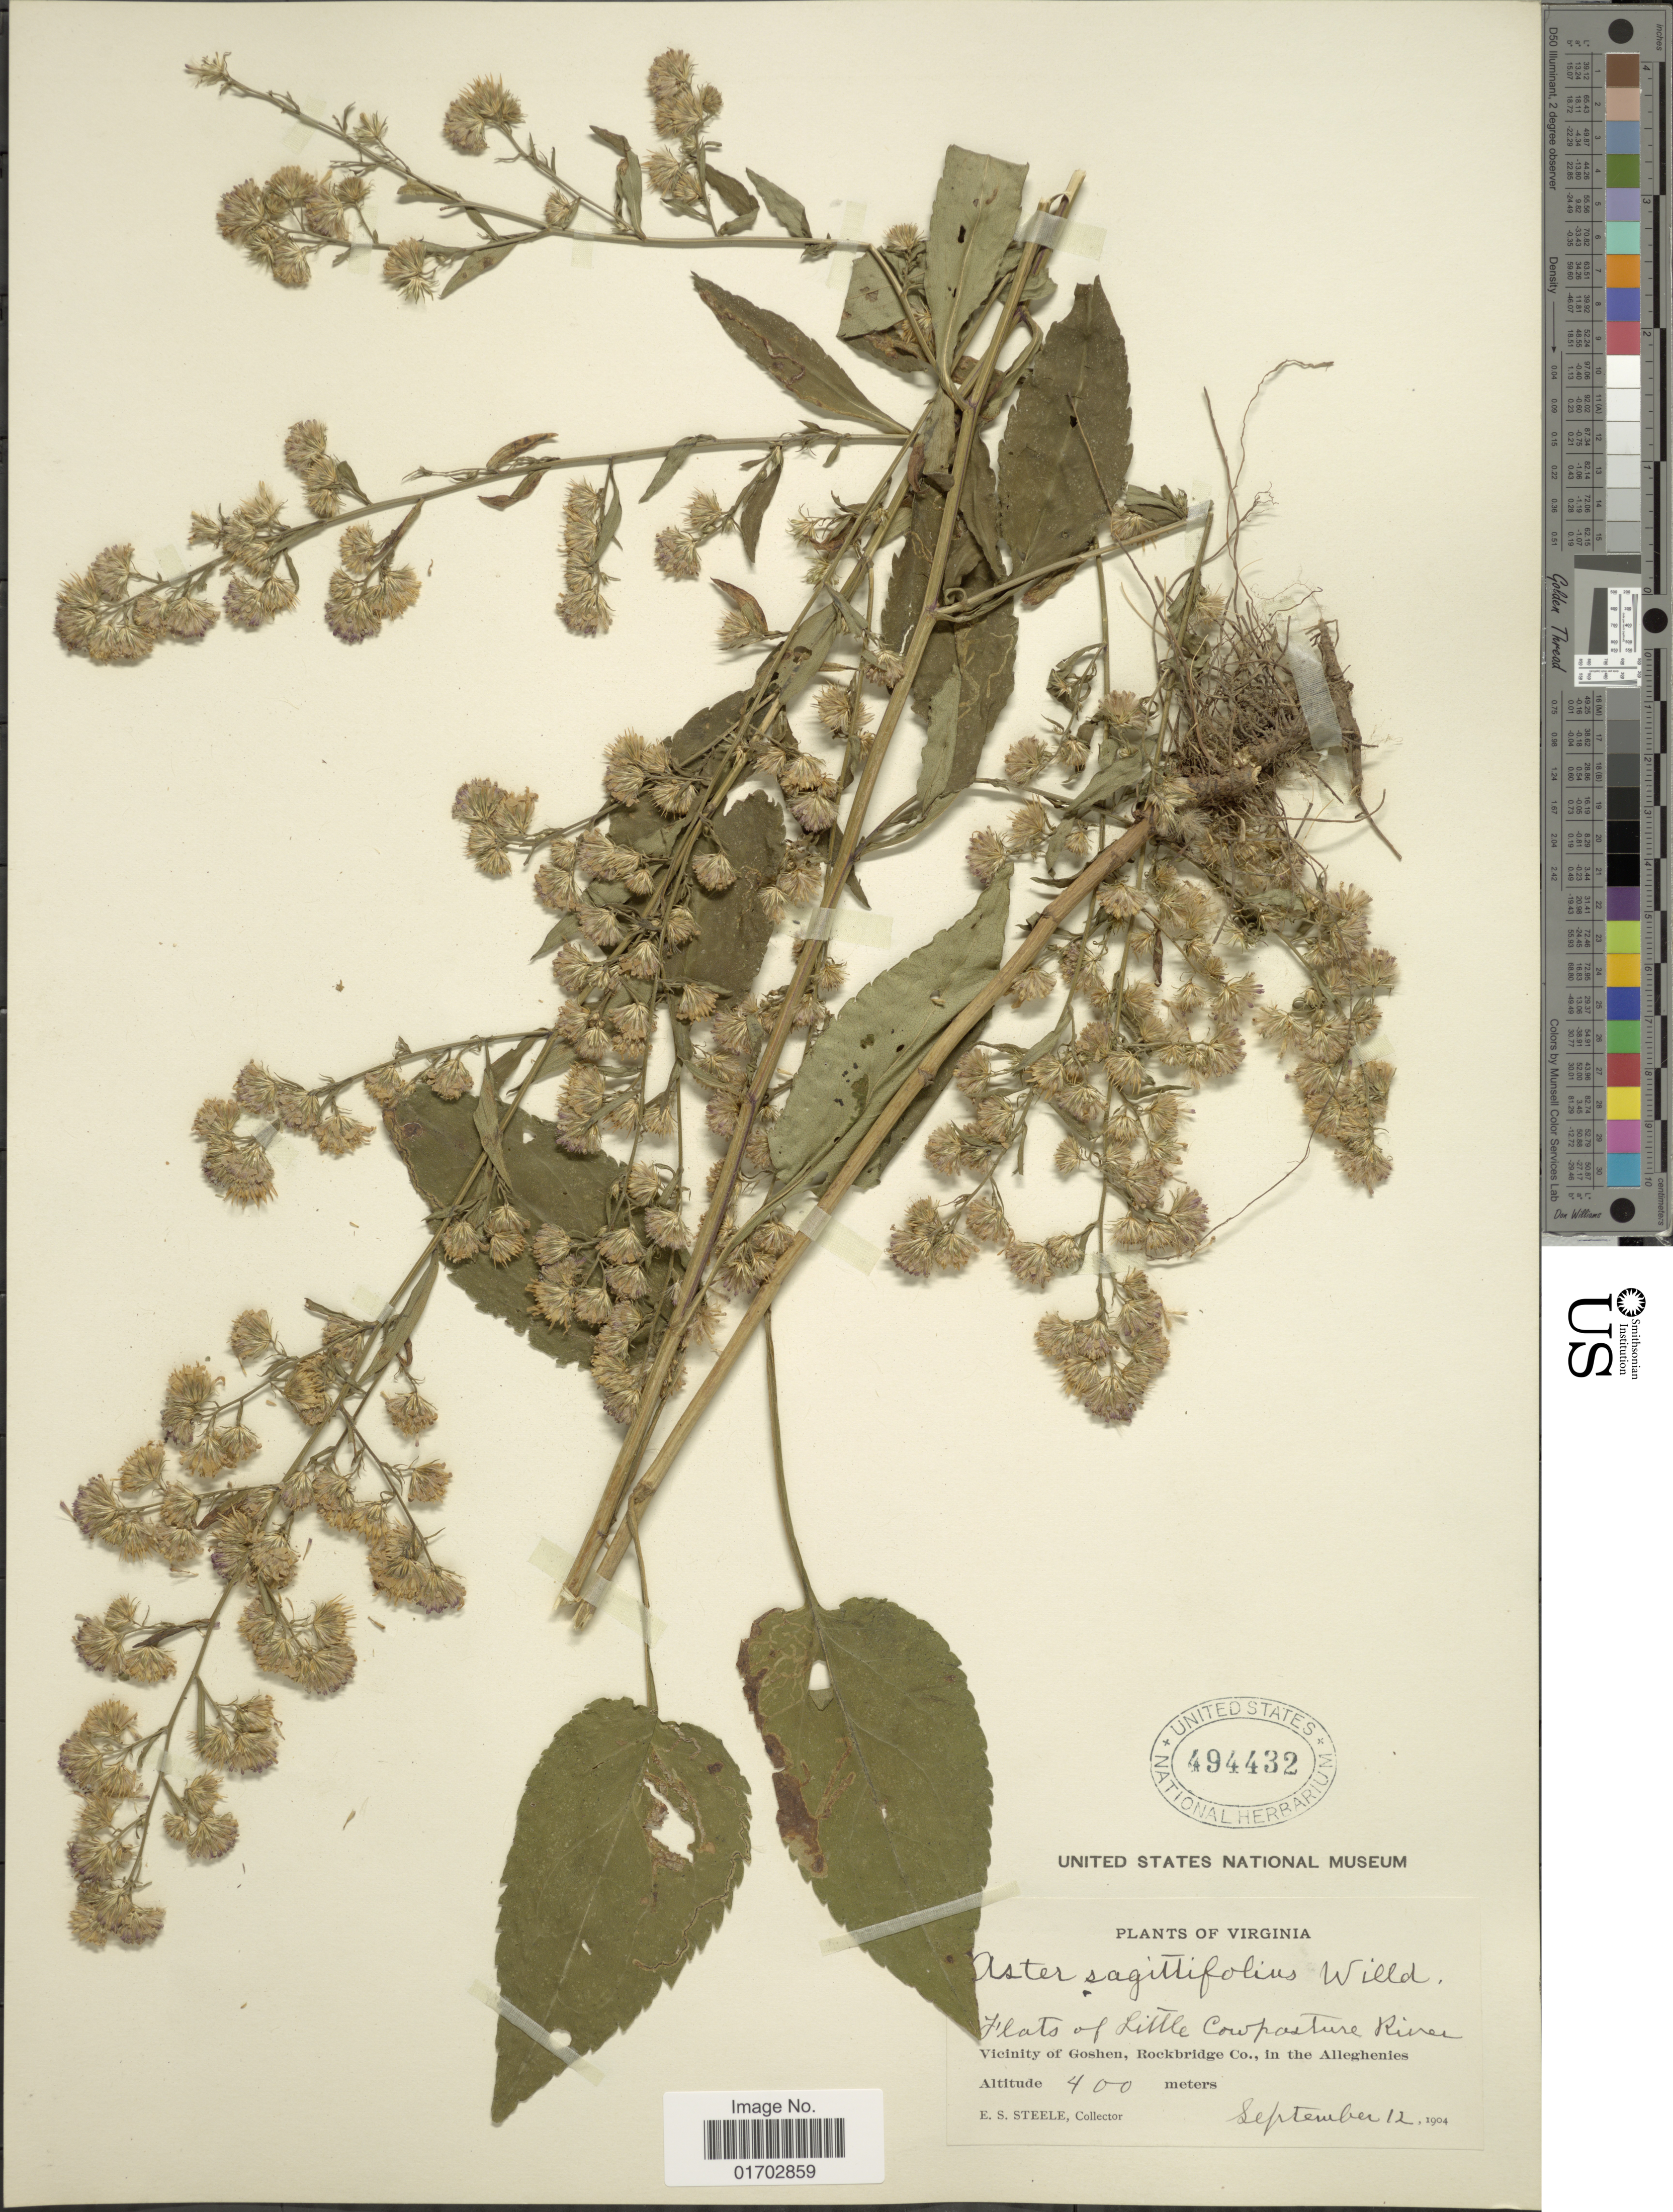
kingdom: Plantae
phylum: Tracheophyta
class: Magnoliopsida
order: Asterales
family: Asteraceae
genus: Symphyotrichum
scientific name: Symphyotrichum sagittifolium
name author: (Wedem. ex Willd.) G.L. Nesom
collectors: E. Steele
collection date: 1904-09-12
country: United States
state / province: Virginia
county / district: Rockbridge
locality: Flats of Little Cowpasture River, vicinity of Goshen, Rockbridge Co., in the Alleghenies.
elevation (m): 400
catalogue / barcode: US 494432